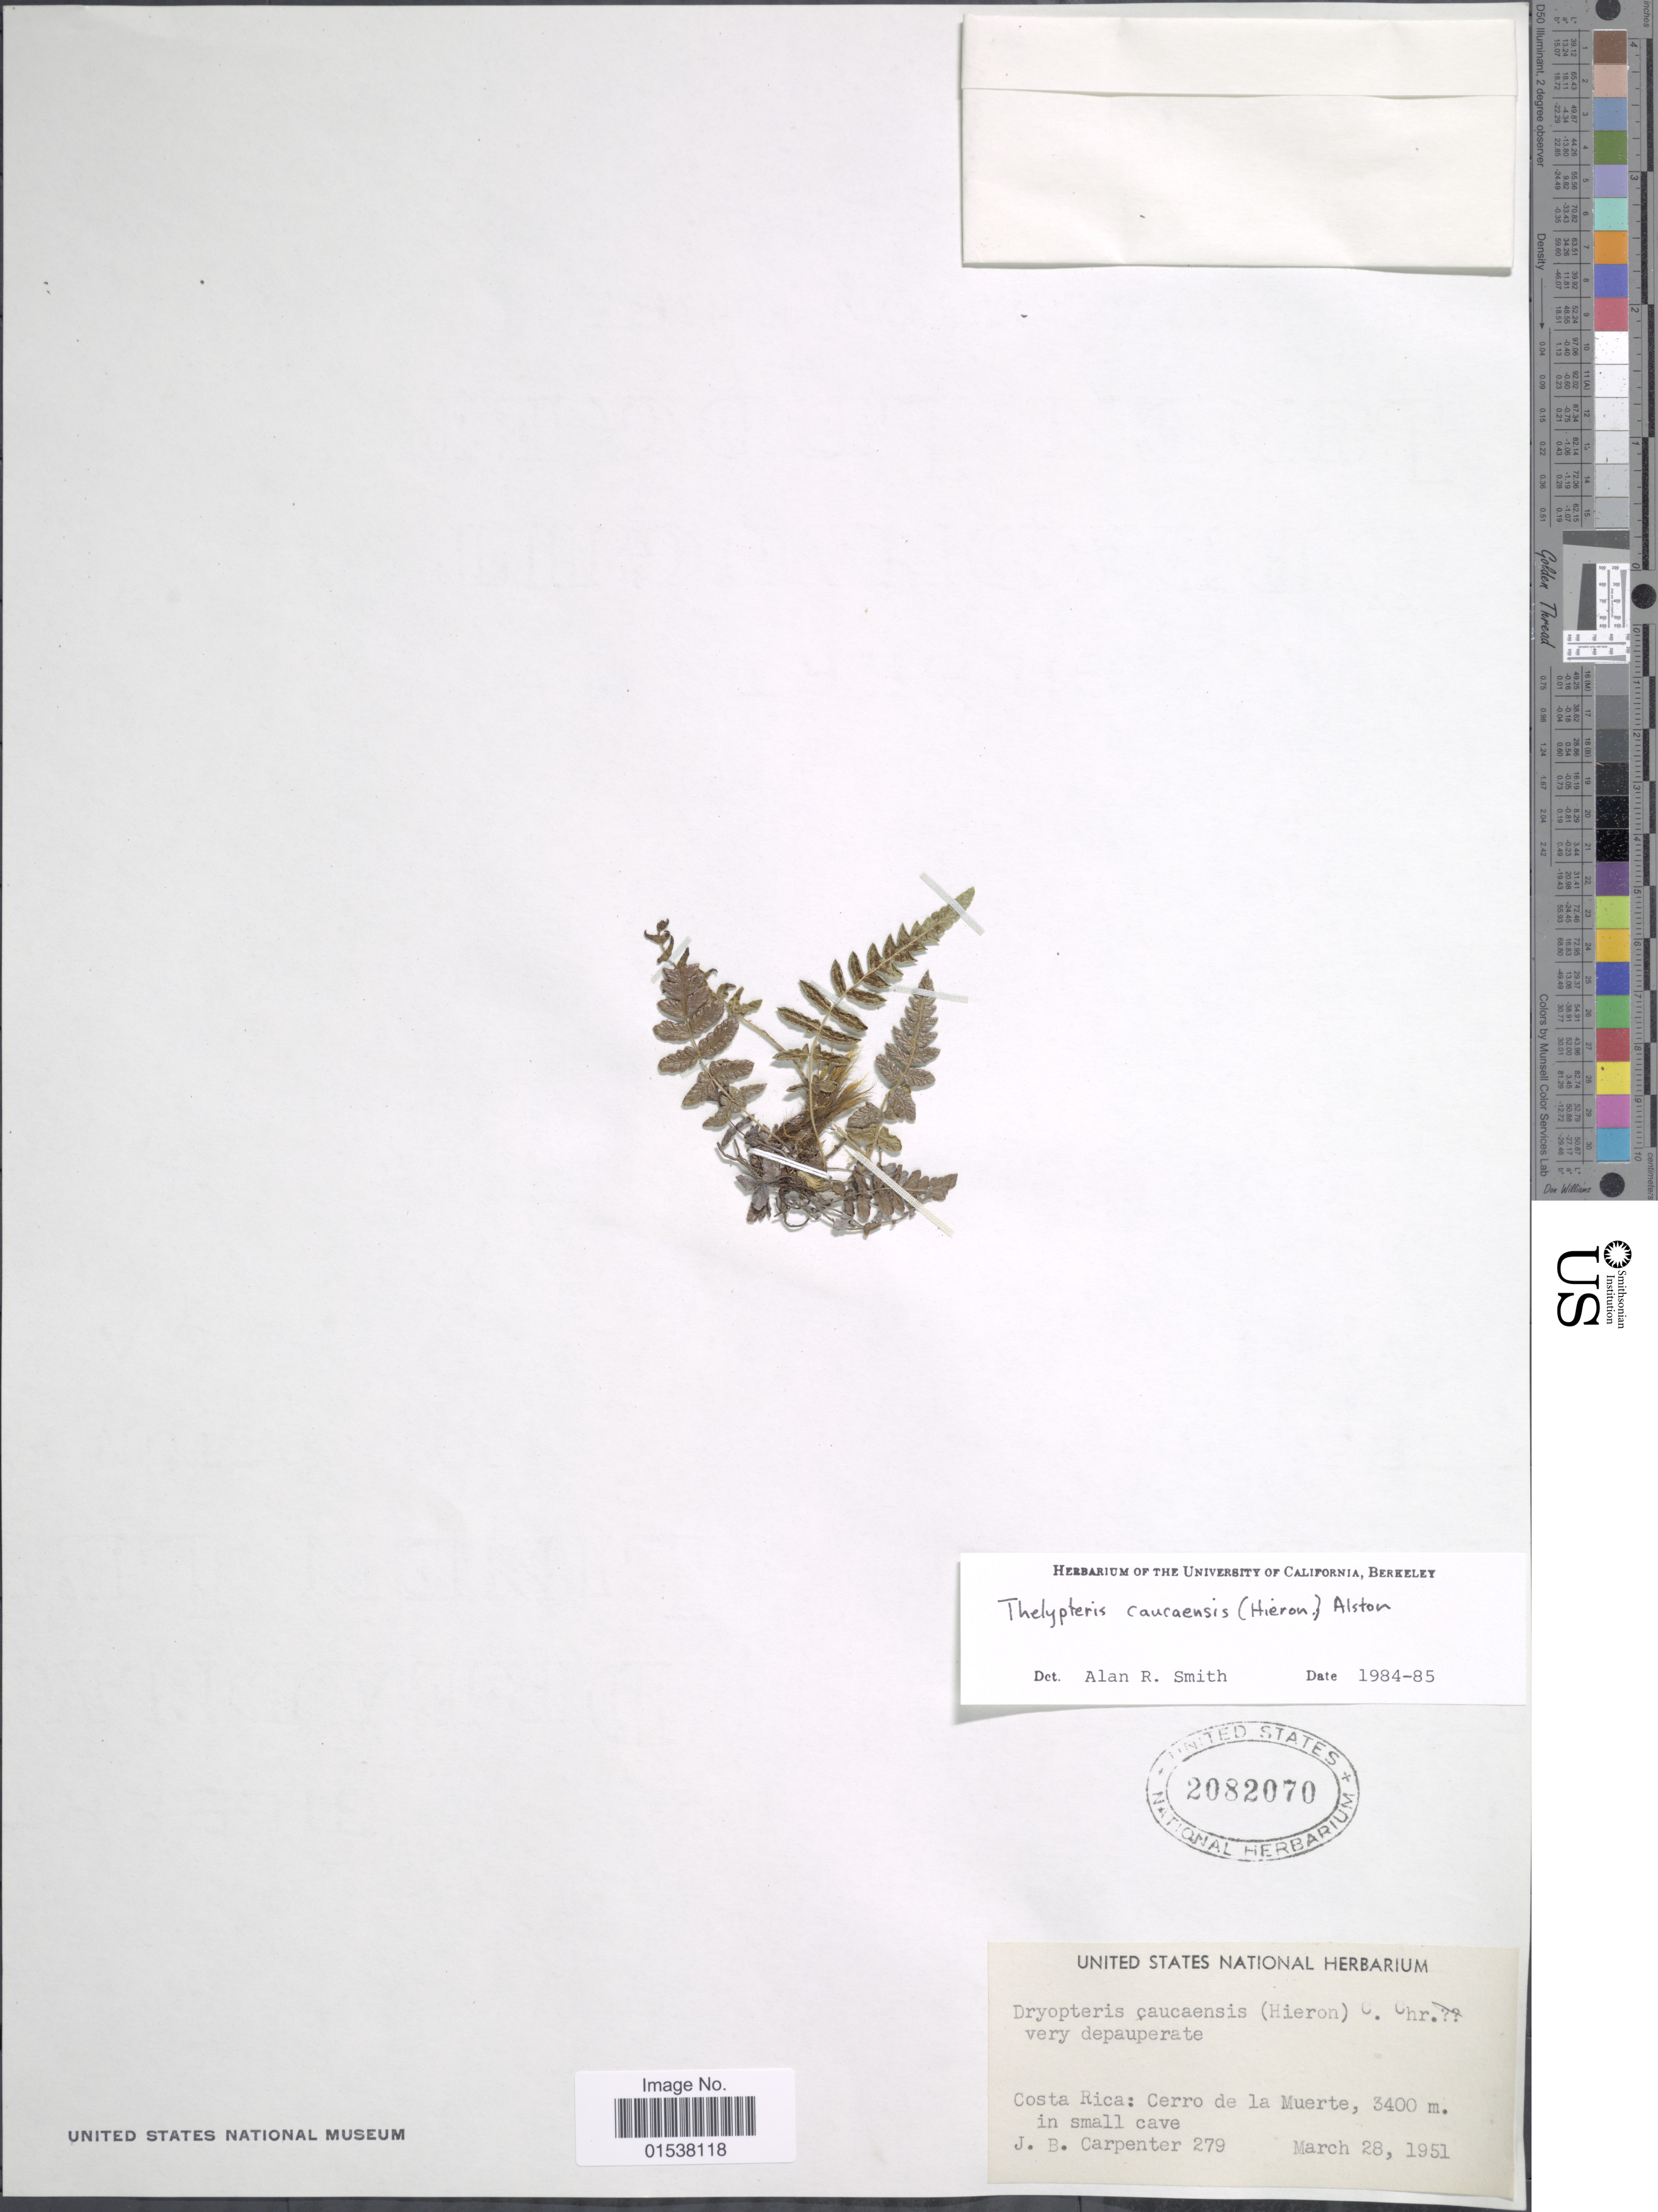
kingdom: Plantae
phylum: Tracheophyta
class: Polypodiopsida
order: Polypodiales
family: Thelypteridaceae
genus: Amauropelta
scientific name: Amauropelta caucaensis (Hieron.) comb. nov., ined. 2015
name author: (Hieron.)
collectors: J. Carpenter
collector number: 279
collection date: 1951-03-28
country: Costa Rica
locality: Costa Rica: Cerro de la Muerte, in small cave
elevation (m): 3400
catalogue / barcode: US 2082070